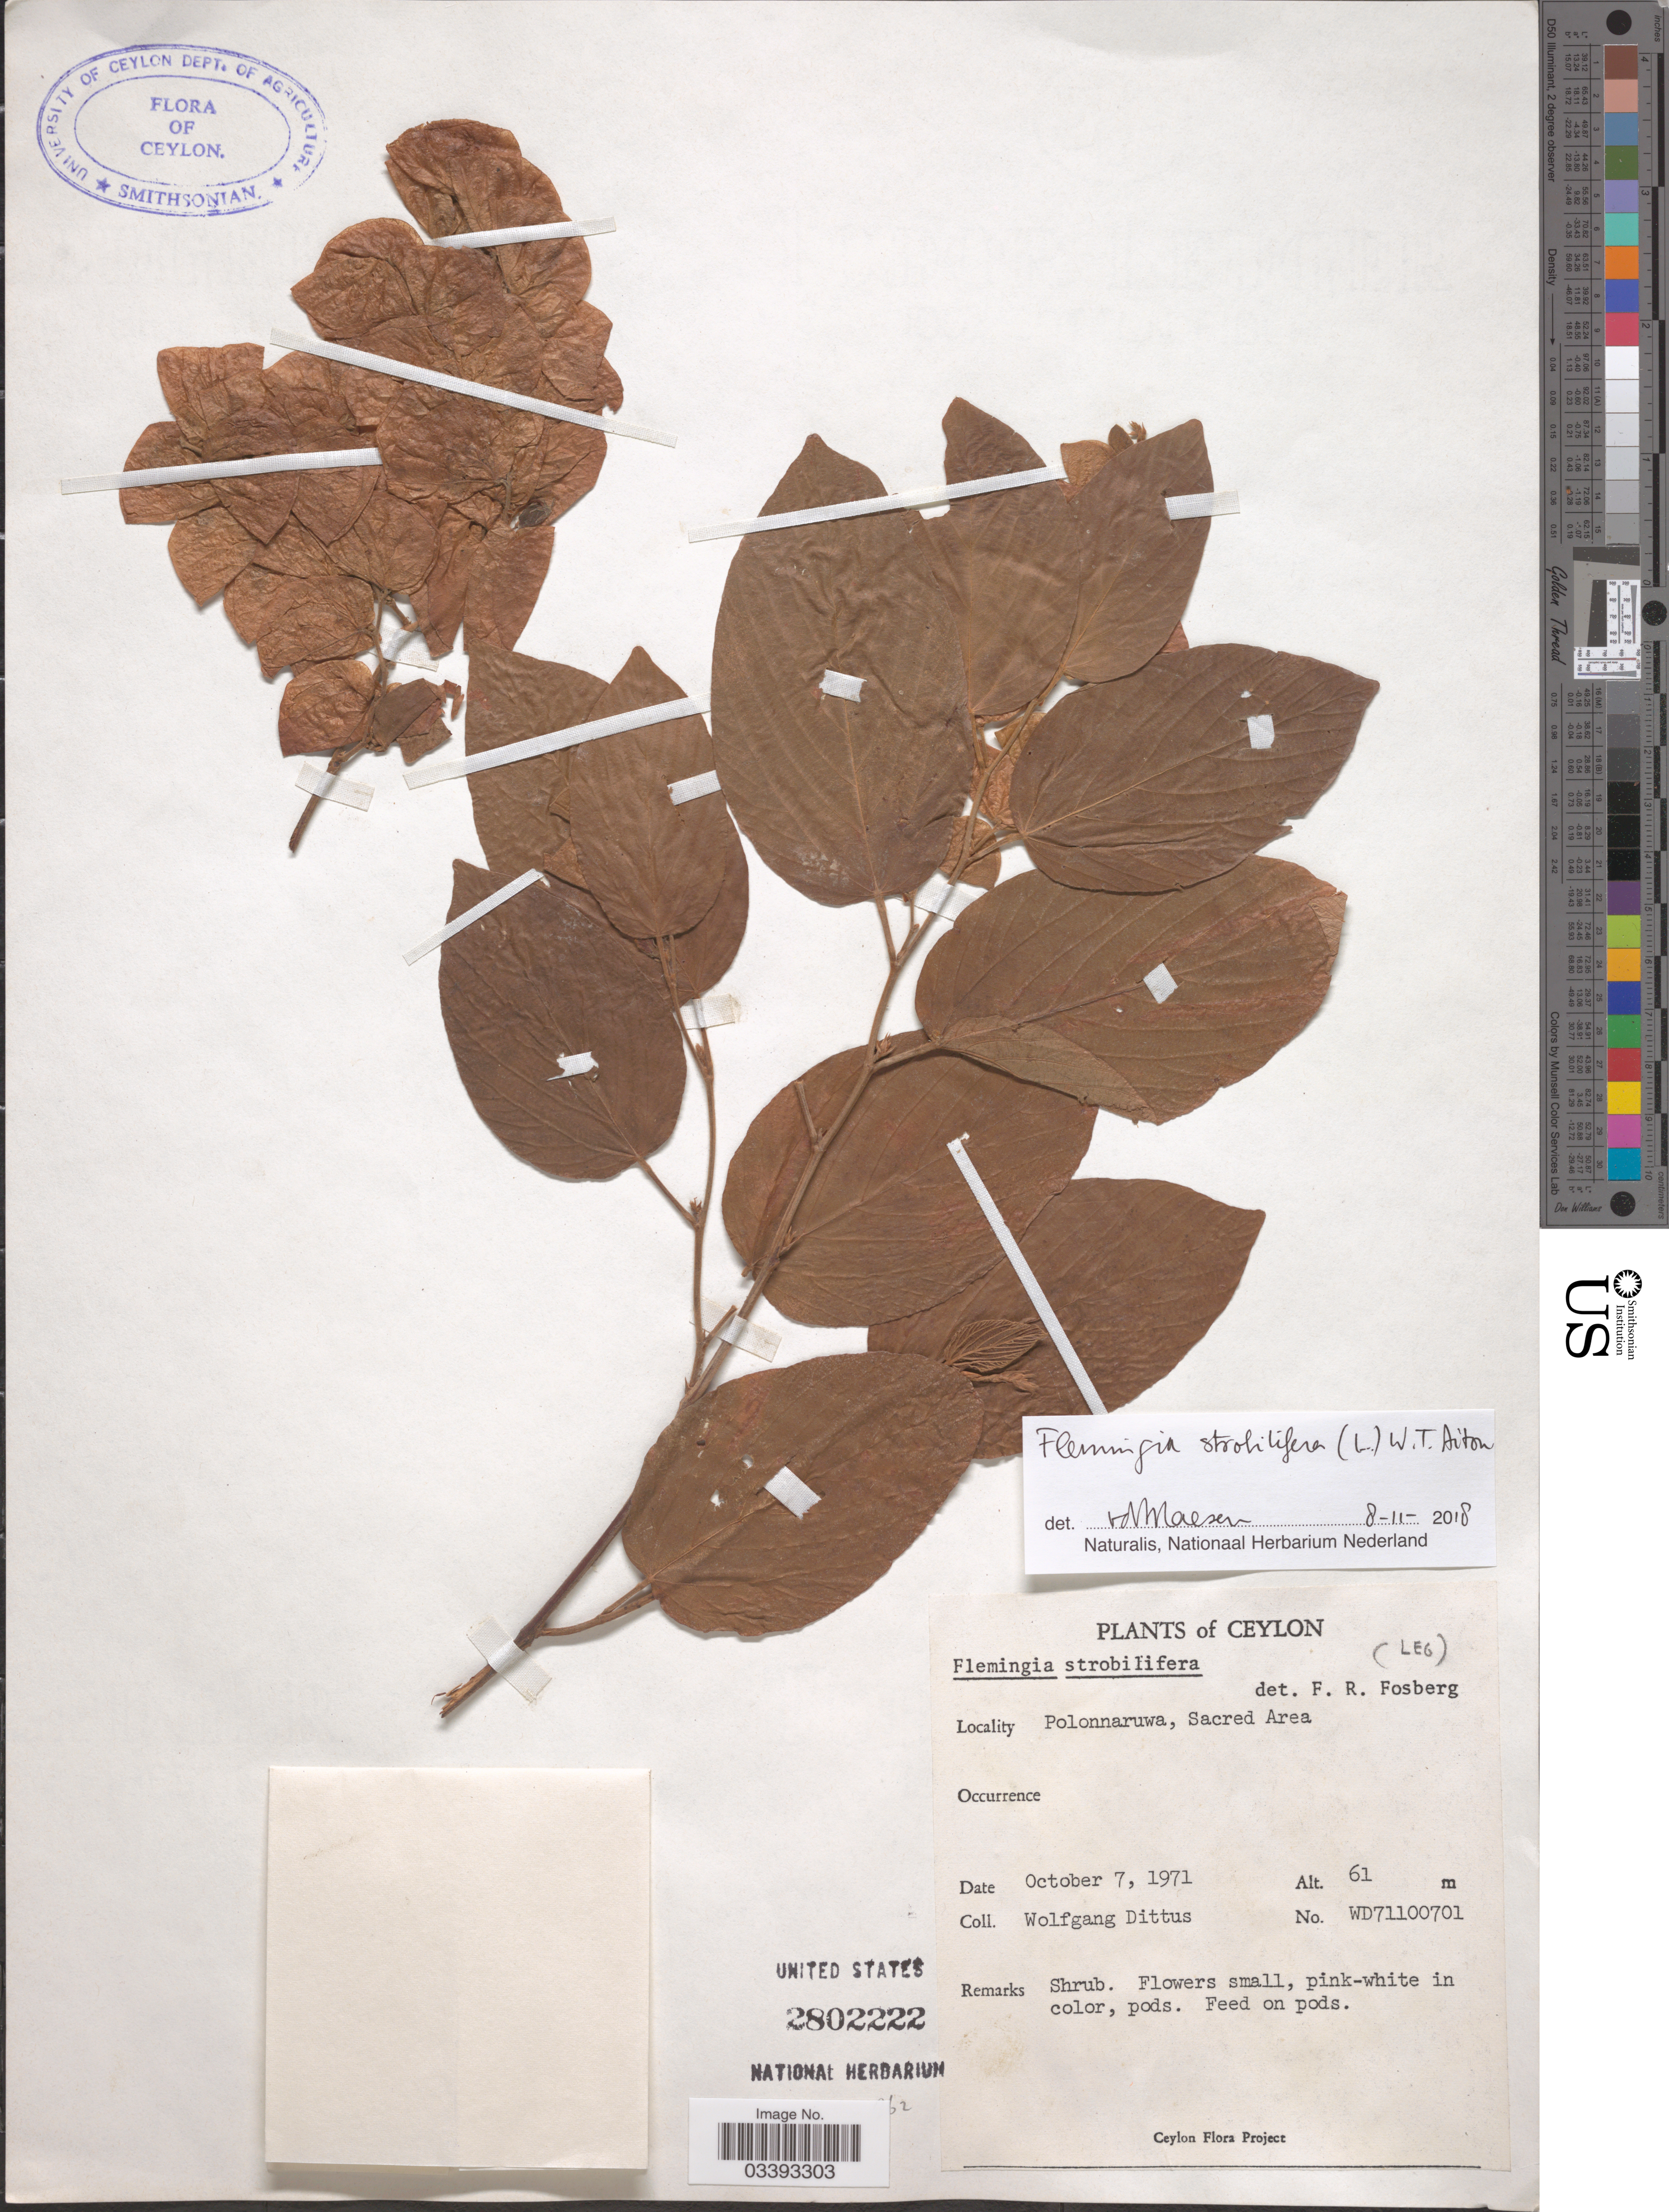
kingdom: Plantae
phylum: Tracheophyta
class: Magnoliopsida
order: Fabales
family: Fabaceae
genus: Flemingia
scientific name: Flemingia strobilifera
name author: (L.) W.T. Aiton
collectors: W. Dittus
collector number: WD71100701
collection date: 1971-10-07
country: Sri Lanka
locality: Ceylon. Polonnaruwa, Sacred Area.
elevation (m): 61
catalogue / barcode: US 2802222